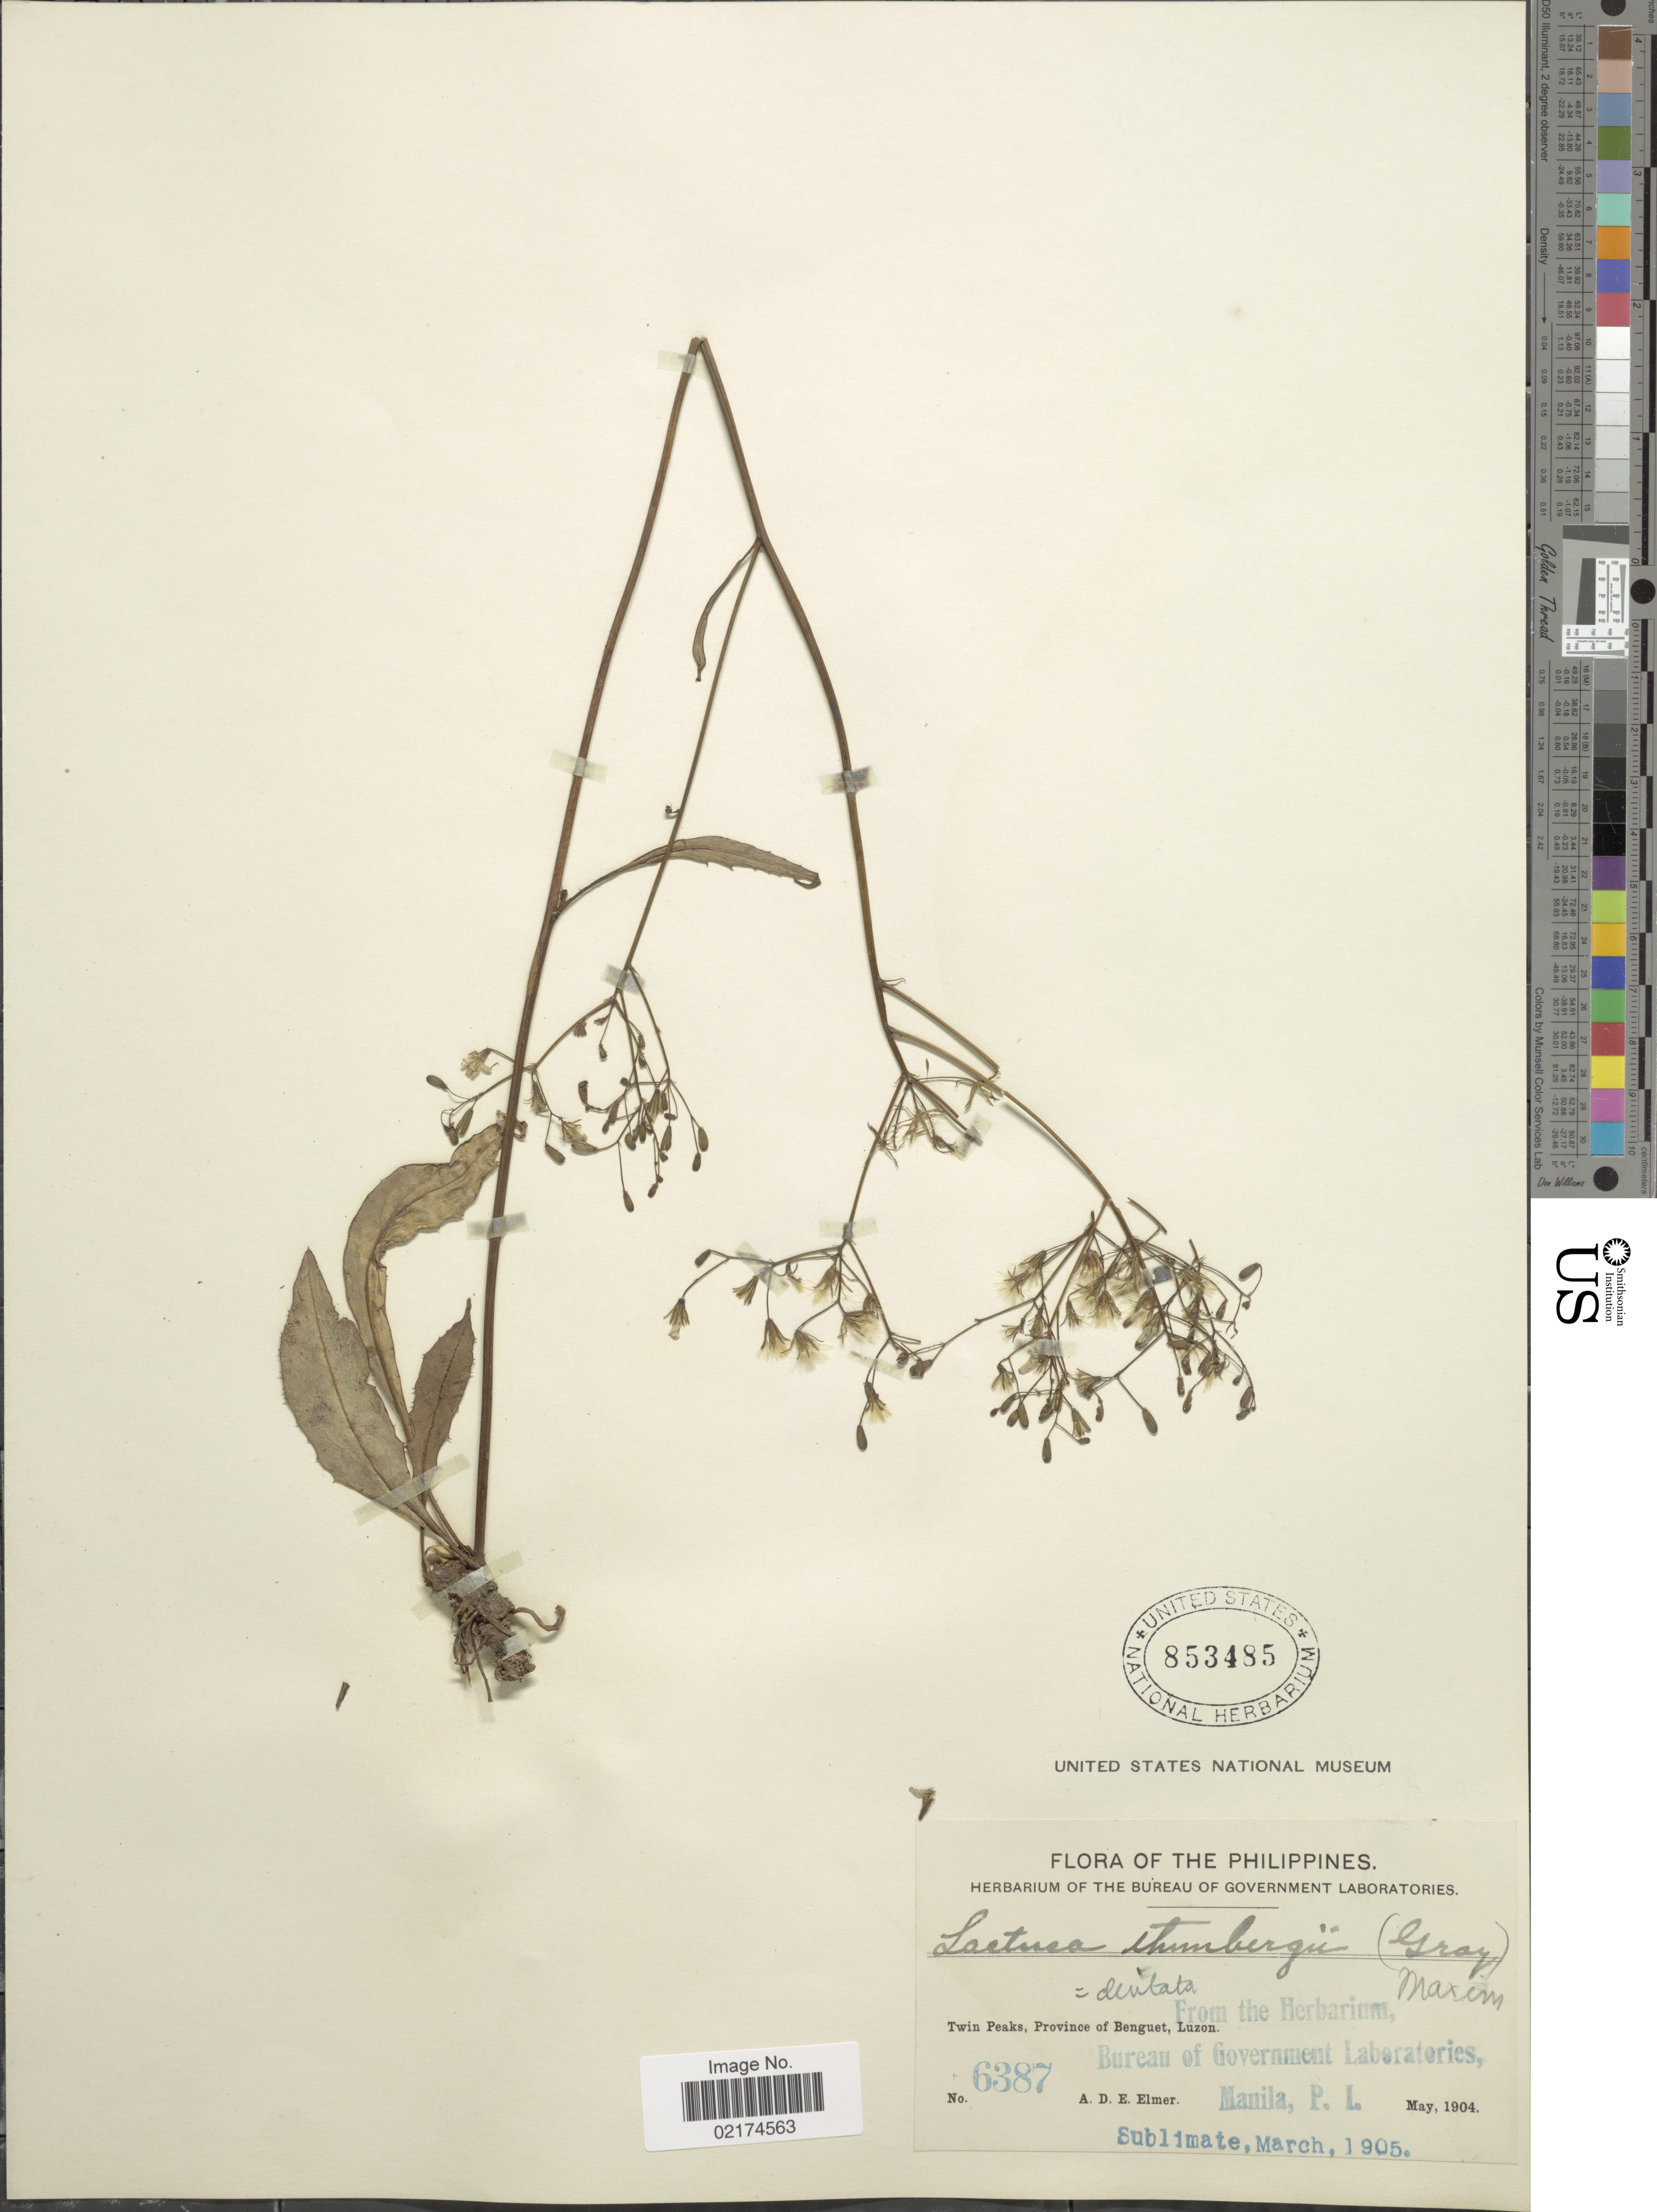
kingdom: Plantae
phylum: Tracheophyta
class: Magnoliopsida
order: Asterales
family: Asteraceae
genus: Ixeridium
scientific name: Ixeridium dentatum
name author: (Thunb.) Tzvelev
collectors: A. D. E. Elmer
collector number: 6387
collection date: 1904-05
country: Philippines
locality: Twin Peaks, Province of Benguet, Luzon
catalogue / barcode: US 853485